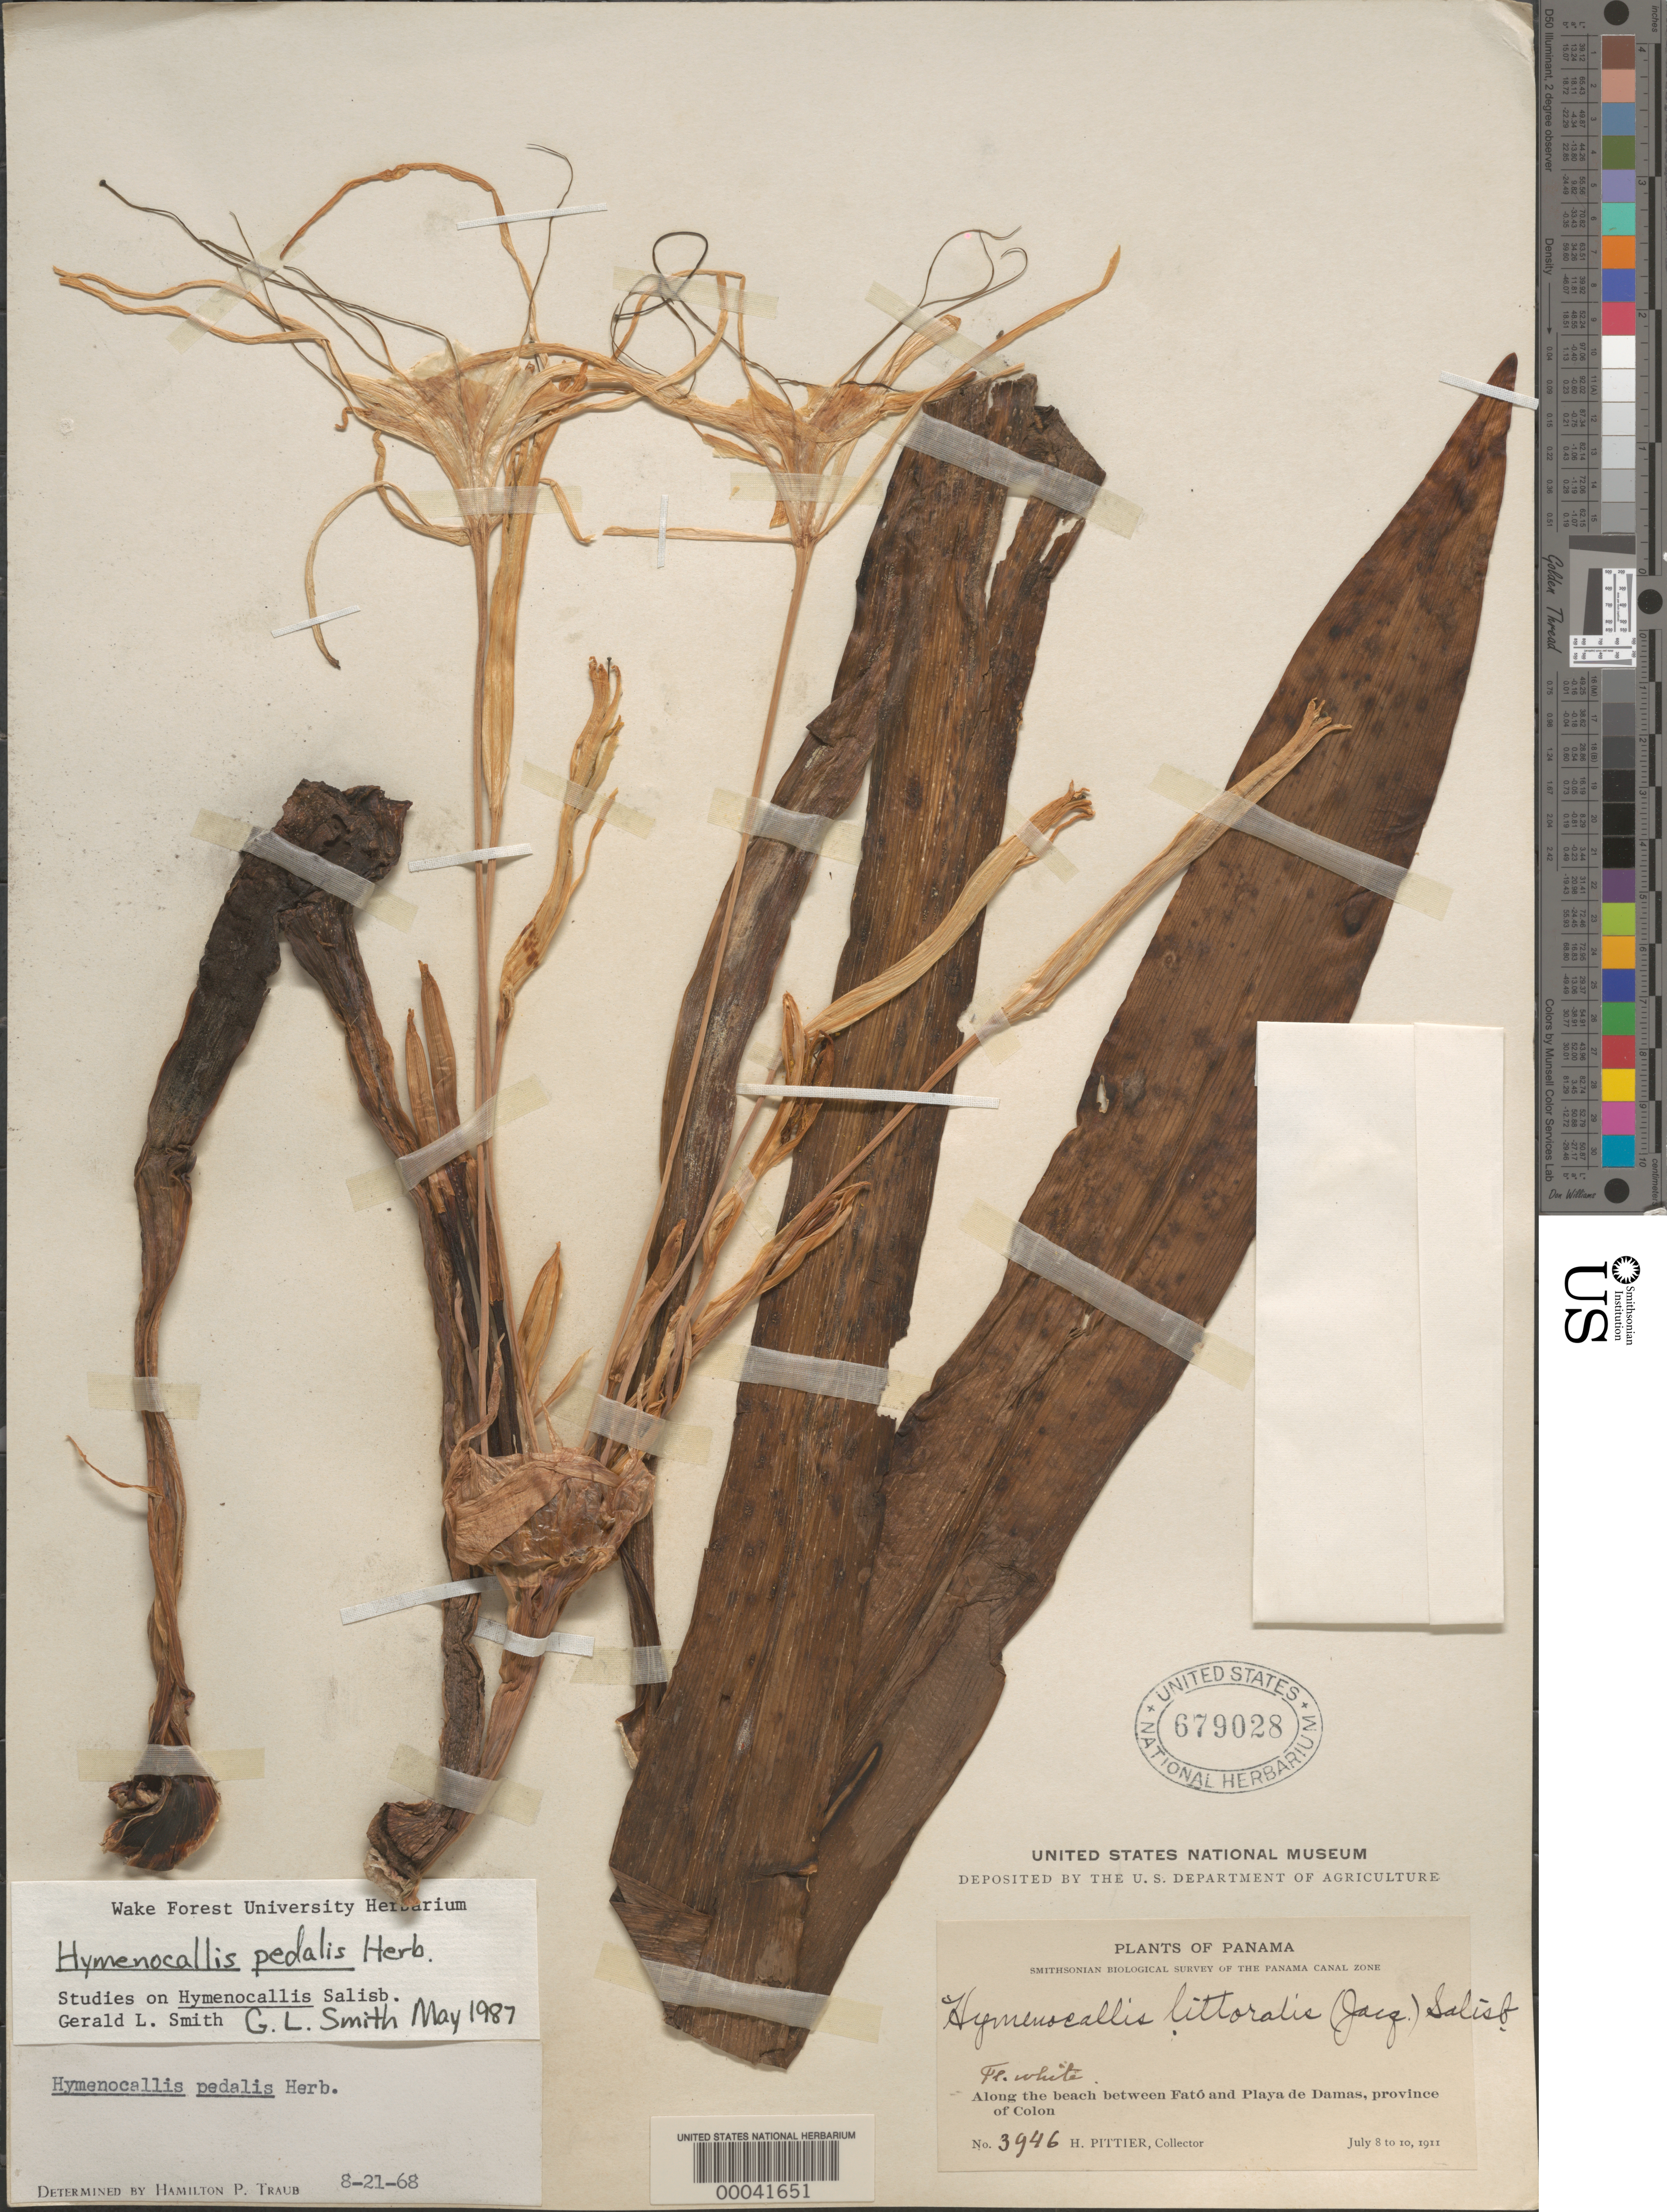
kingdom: Plantae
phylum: Tracheophyta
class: Liliopsida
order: Asparagales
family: Amaryllidaceae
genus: Hymenocallis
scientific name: Hymenocallis pedalis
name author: Herb.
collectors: H. F. Pittier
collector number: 3946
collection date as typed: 08 Jul 1911 to 10 Jul 1911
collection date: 1911-07-08/1911-07-10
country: Panama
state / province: Colón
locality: Between Fato and Playa de Damas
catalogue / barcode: US 679028